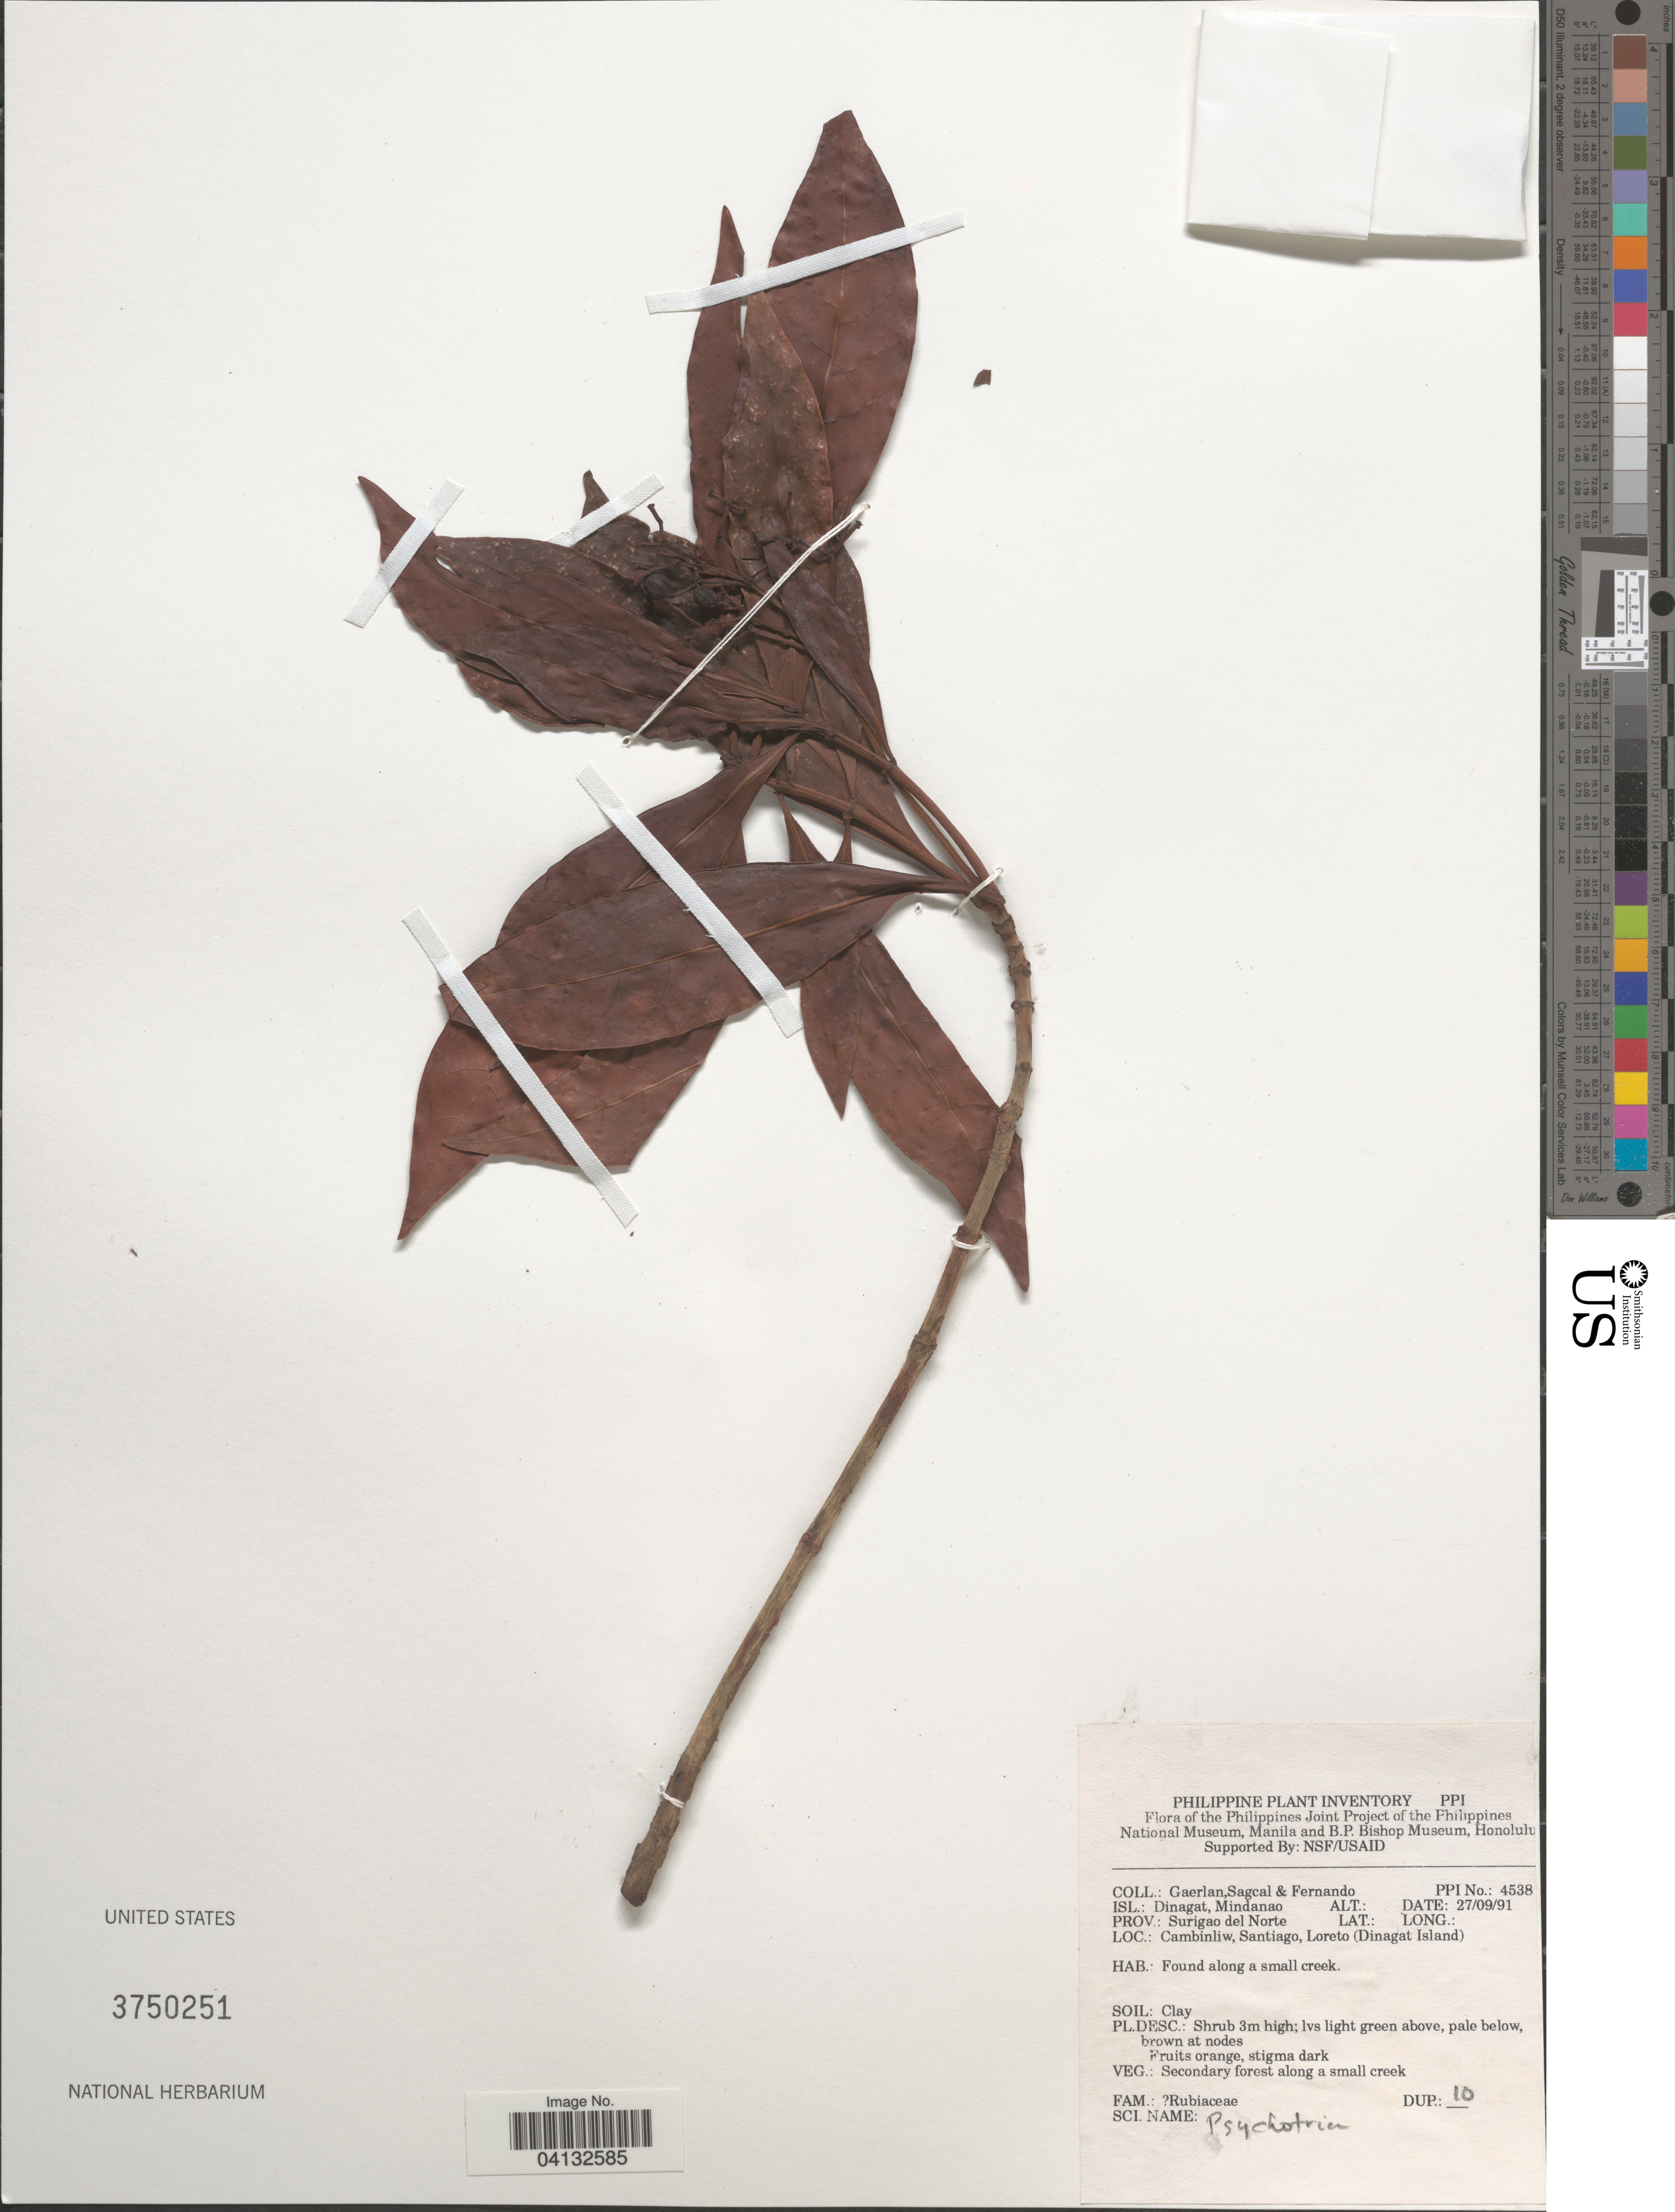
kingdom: Plantae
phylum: Tracheophyta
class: Magnoliopsida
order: Gentianales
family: Rubiaceae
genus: Psychotria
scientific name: Psychotria sp.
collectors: Gaerlan, E. Sagcal & -- Fernando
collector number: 4538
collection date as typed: Transcribed d/m/y: 27/9/91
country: Philippines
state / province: Caraga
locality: Isl.: Dinagat, Mindanao. Prov.: Surigao del Norte. Cambinliw, Santiago, Loreto (Dinagat Island).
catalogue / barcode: US 3750251